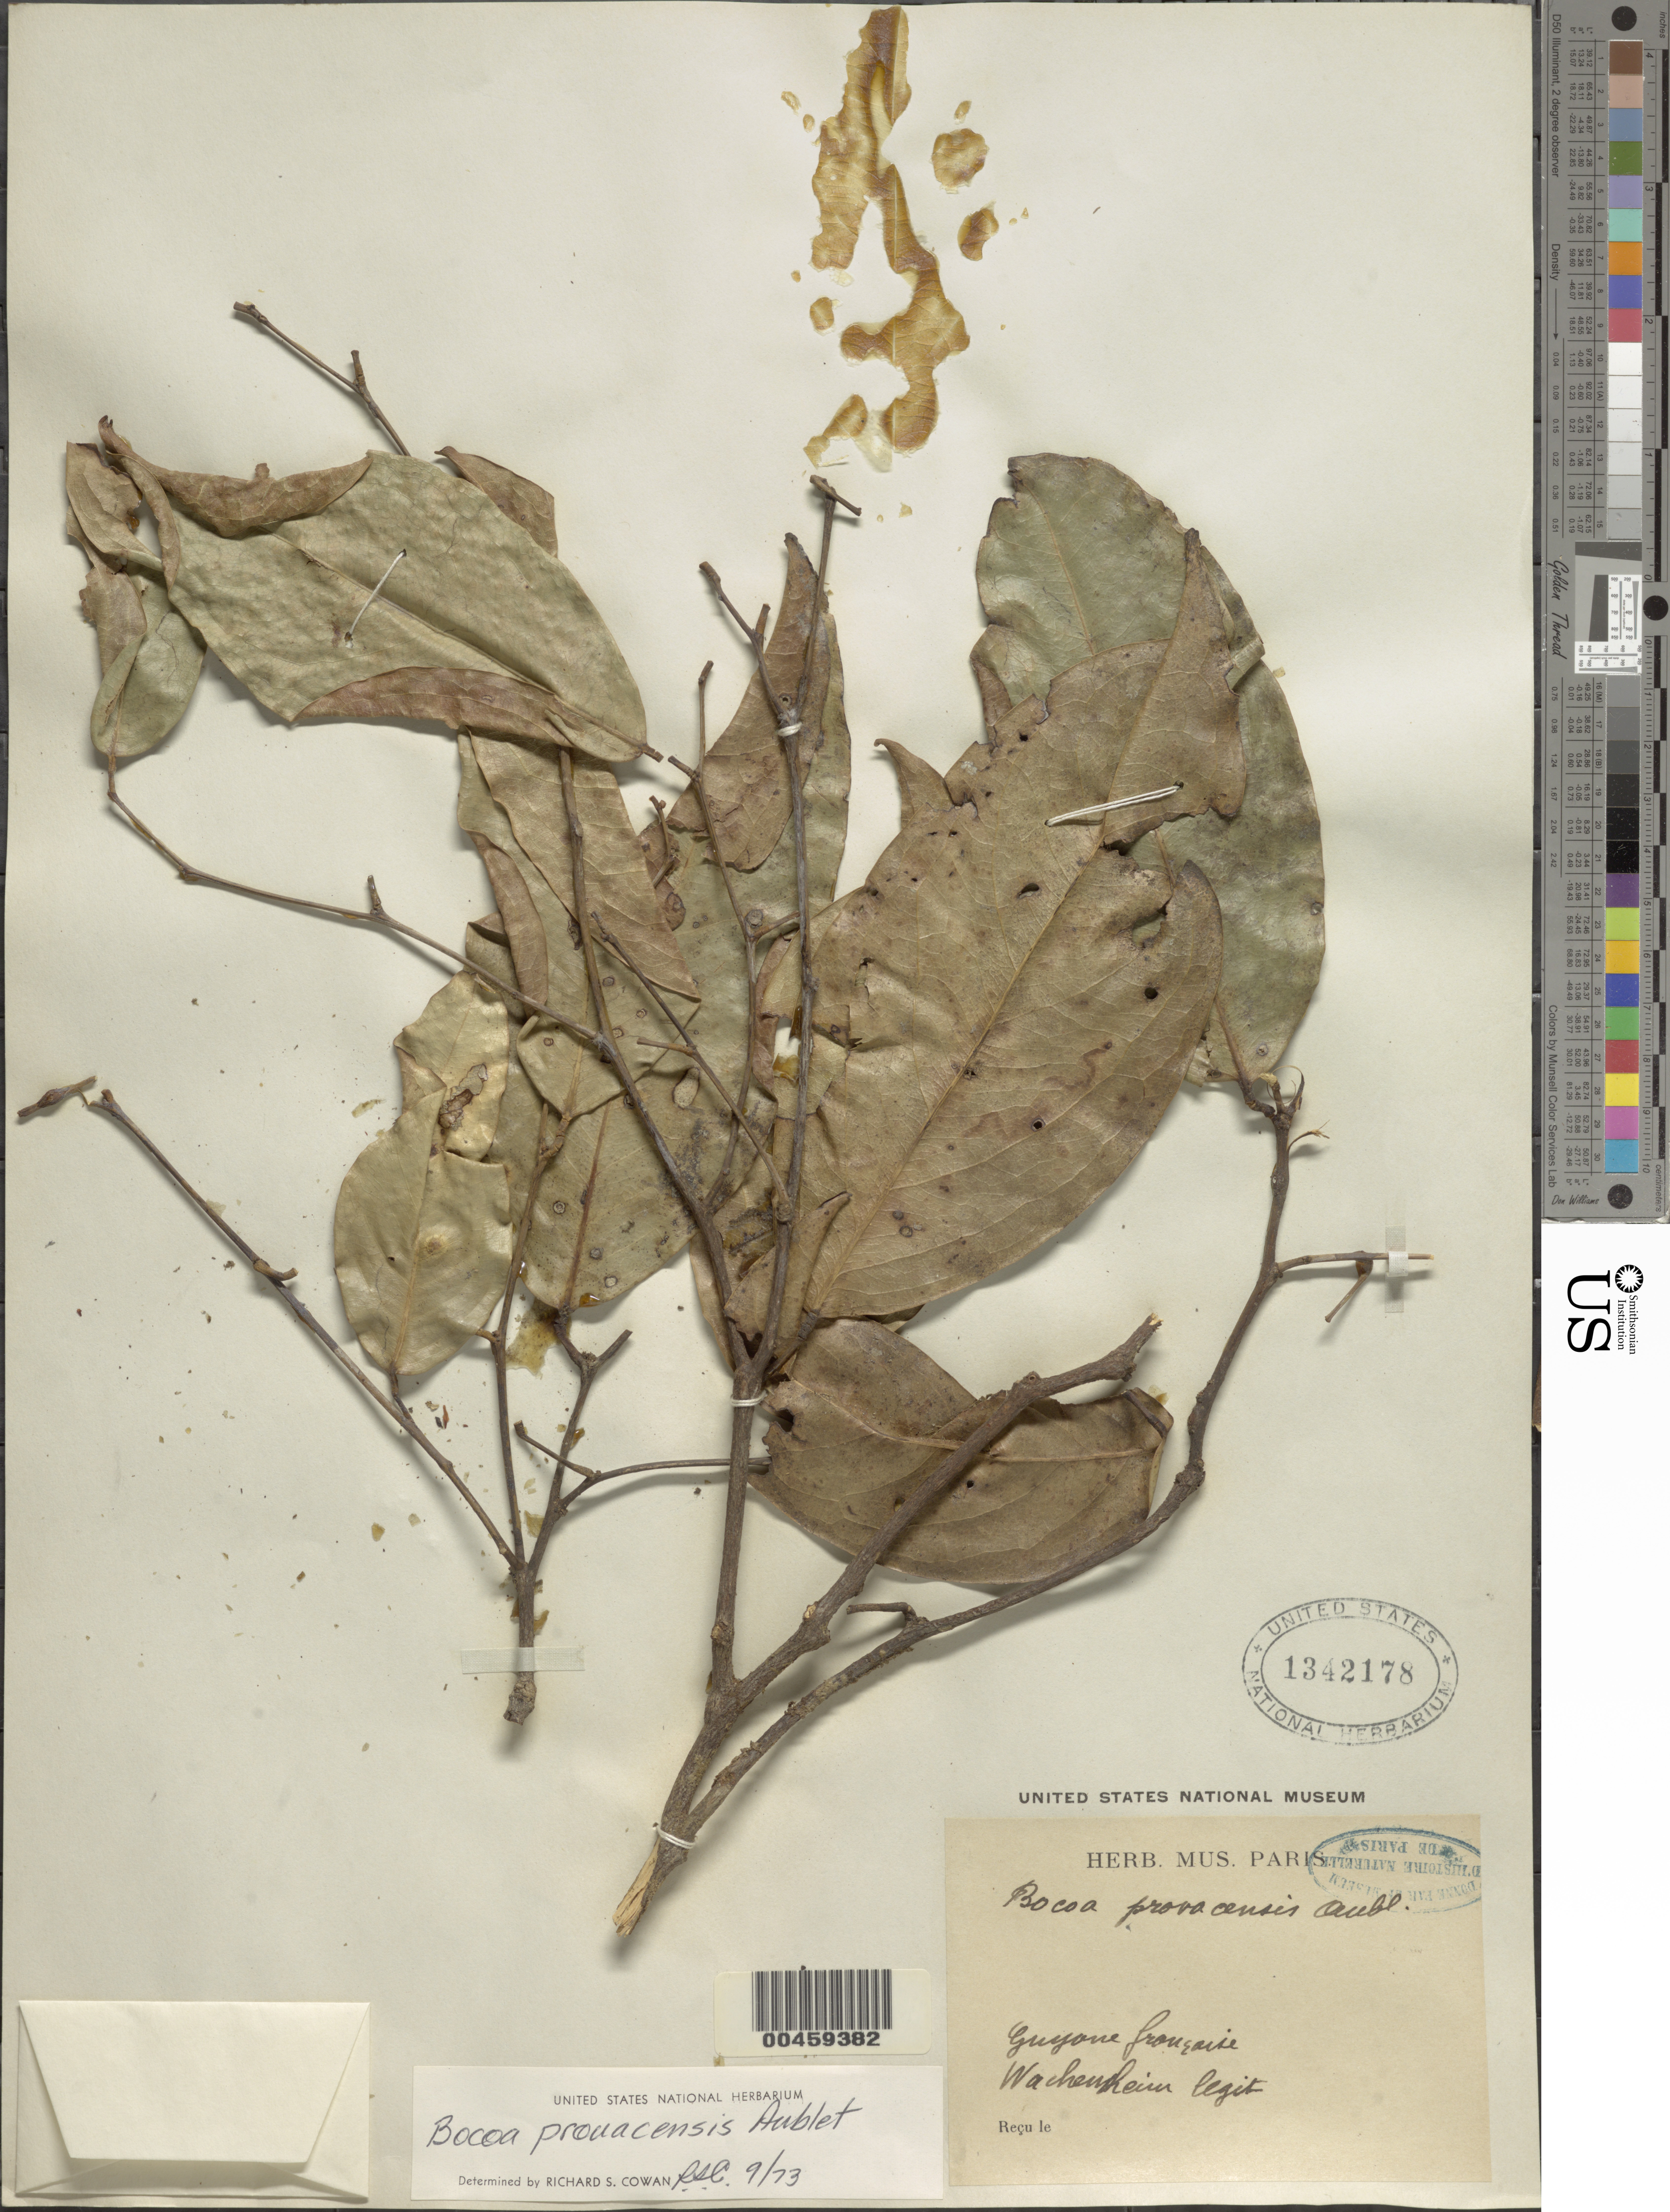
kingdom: Plantae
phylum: Tracheophyta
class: Magnoliopsida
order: Fabales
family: Fabaceae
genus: Bocoa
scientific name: Bocoa prouacensis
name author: Aubl.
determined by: Cowan, R. S.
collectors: G. Wachenheim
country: French Guiana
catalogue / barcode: US 1342178